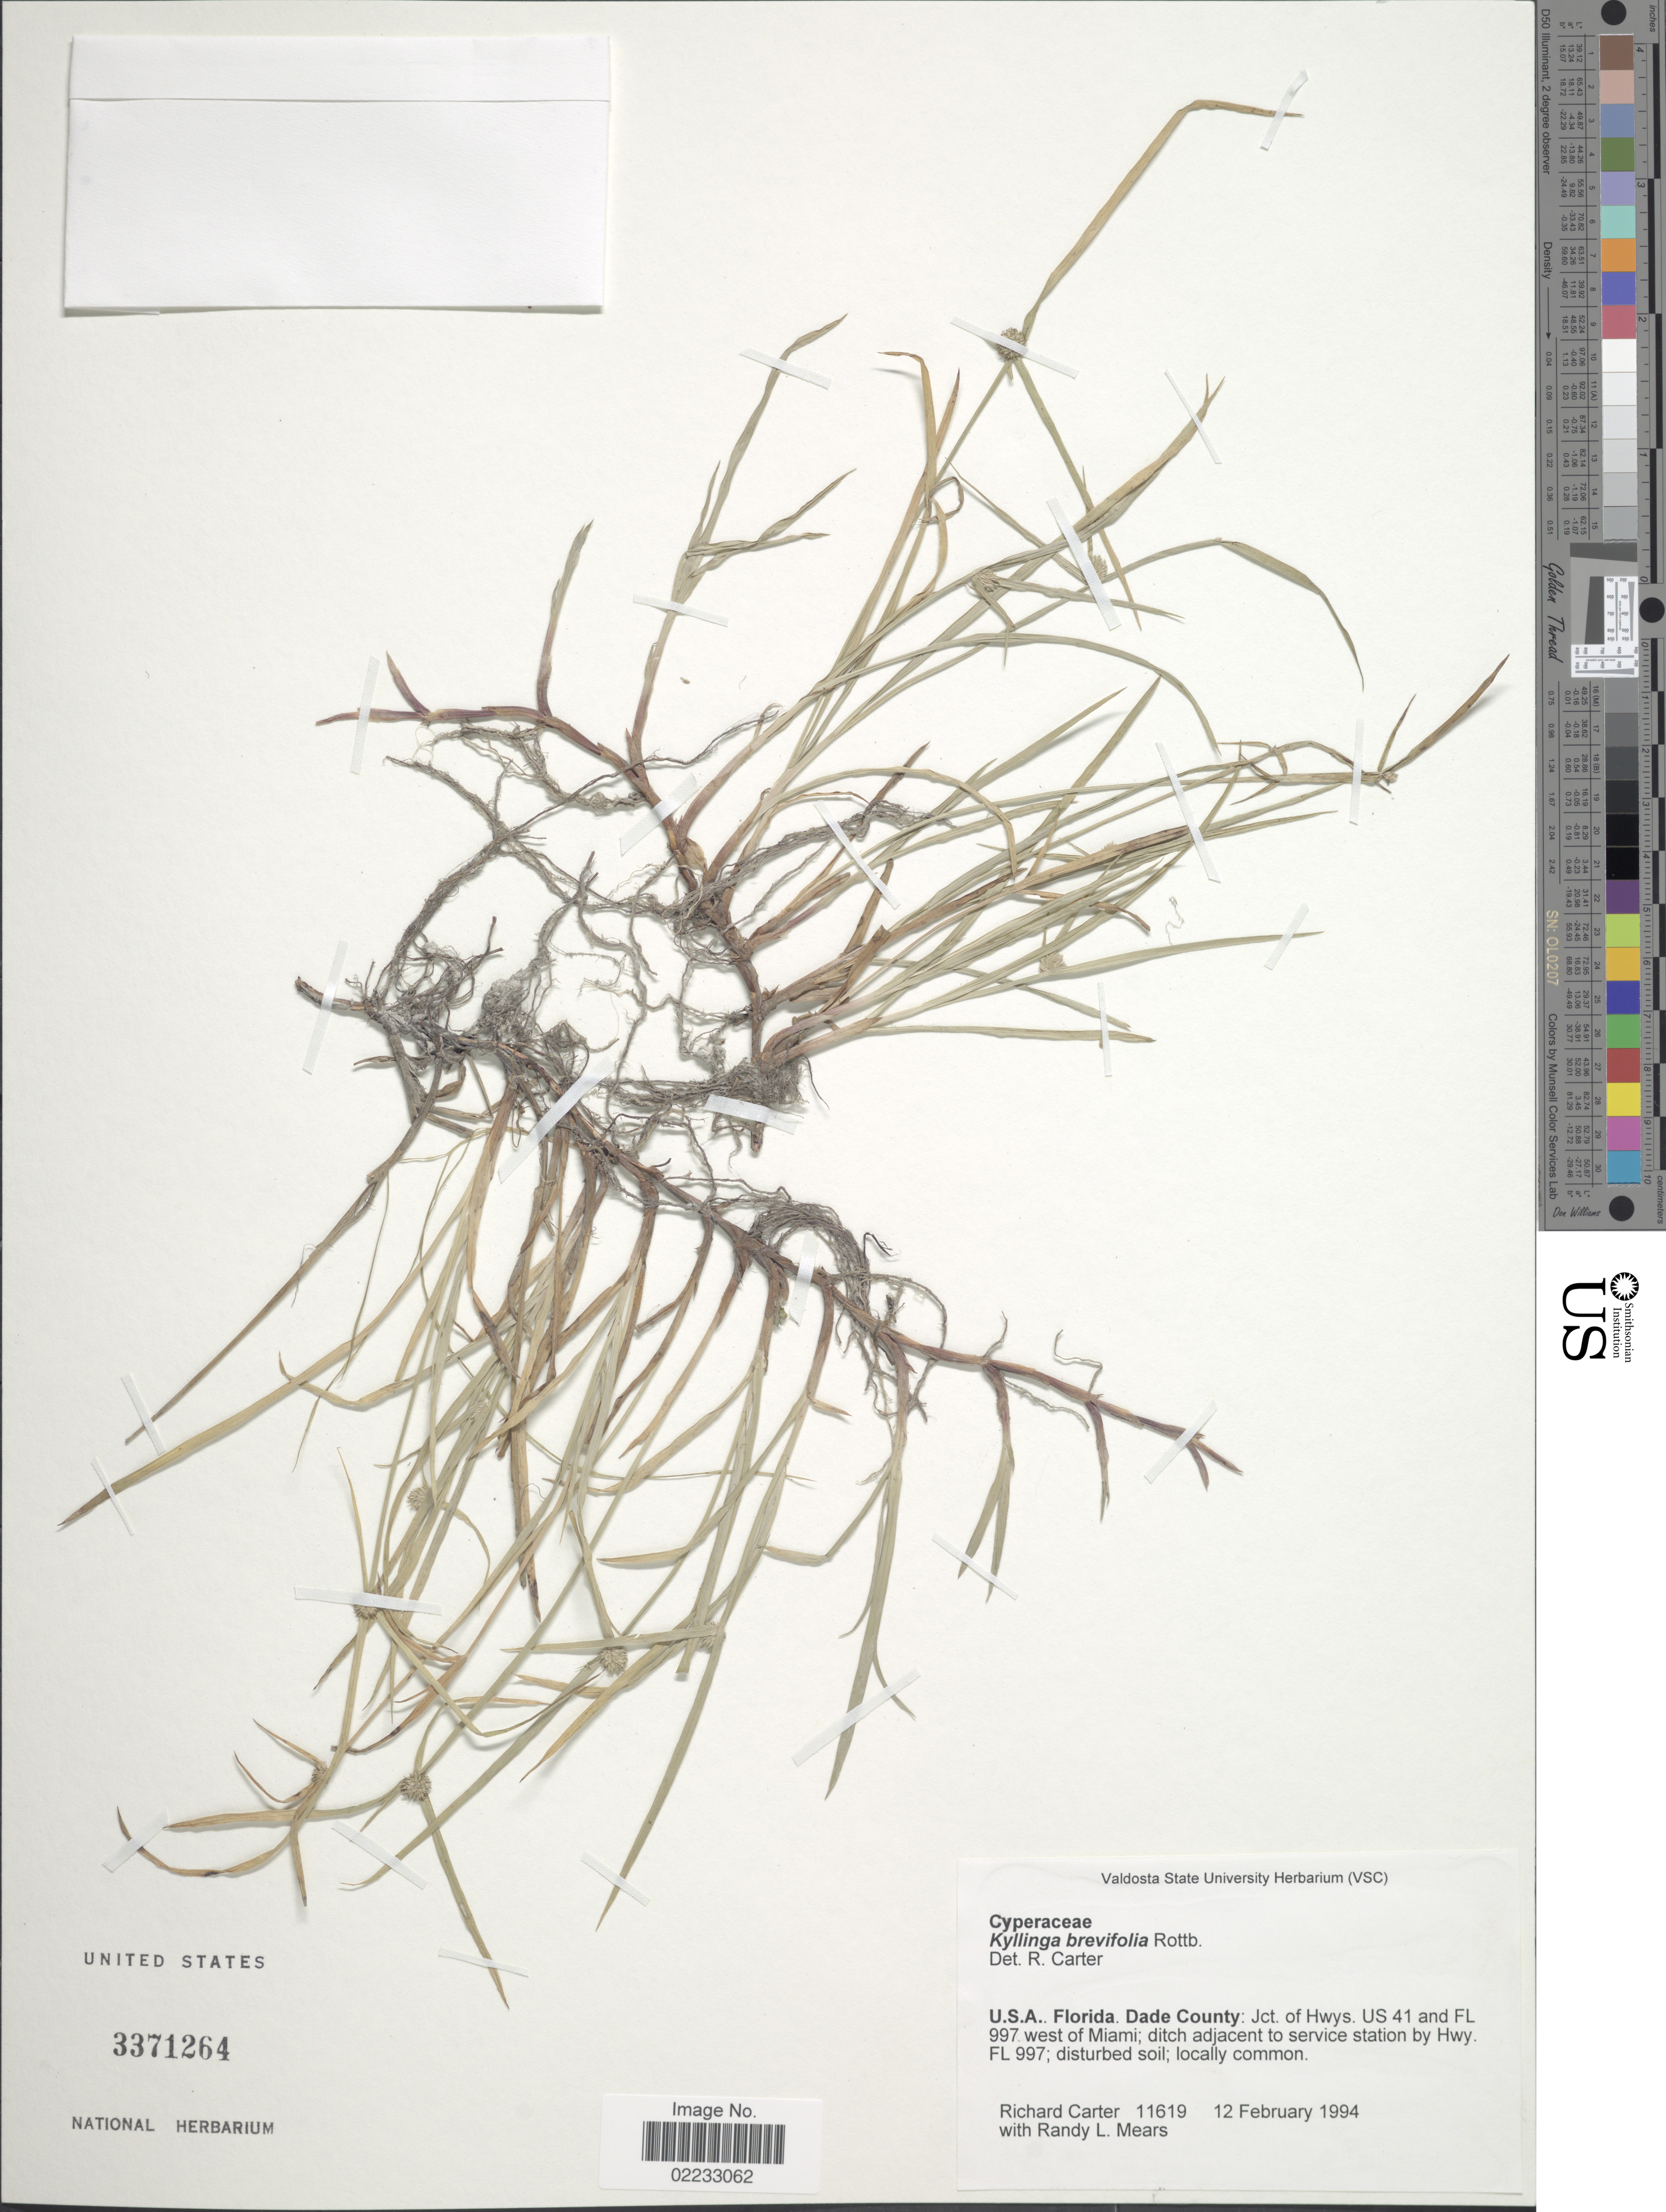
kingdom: Plantae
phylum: Tracheophyta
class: Liliopsida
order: Poales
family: Cyperaceae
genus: Cyperus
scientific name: Cyperus brevifolius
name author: (Rottb.) Hassk.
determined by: Strong, M. T., (US), Smithsonian Institution - National Museum of Natural History (UNITED STATES)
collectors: R. Carter & R. Mears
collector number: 11619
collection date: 1994-02-12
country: United States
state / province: Florida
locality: Dade County: Jct. of Hwys. US 41 and FL 997, west of Miami; ditch adjacent to service station by Hwy FL 997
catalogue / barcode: US 3371264